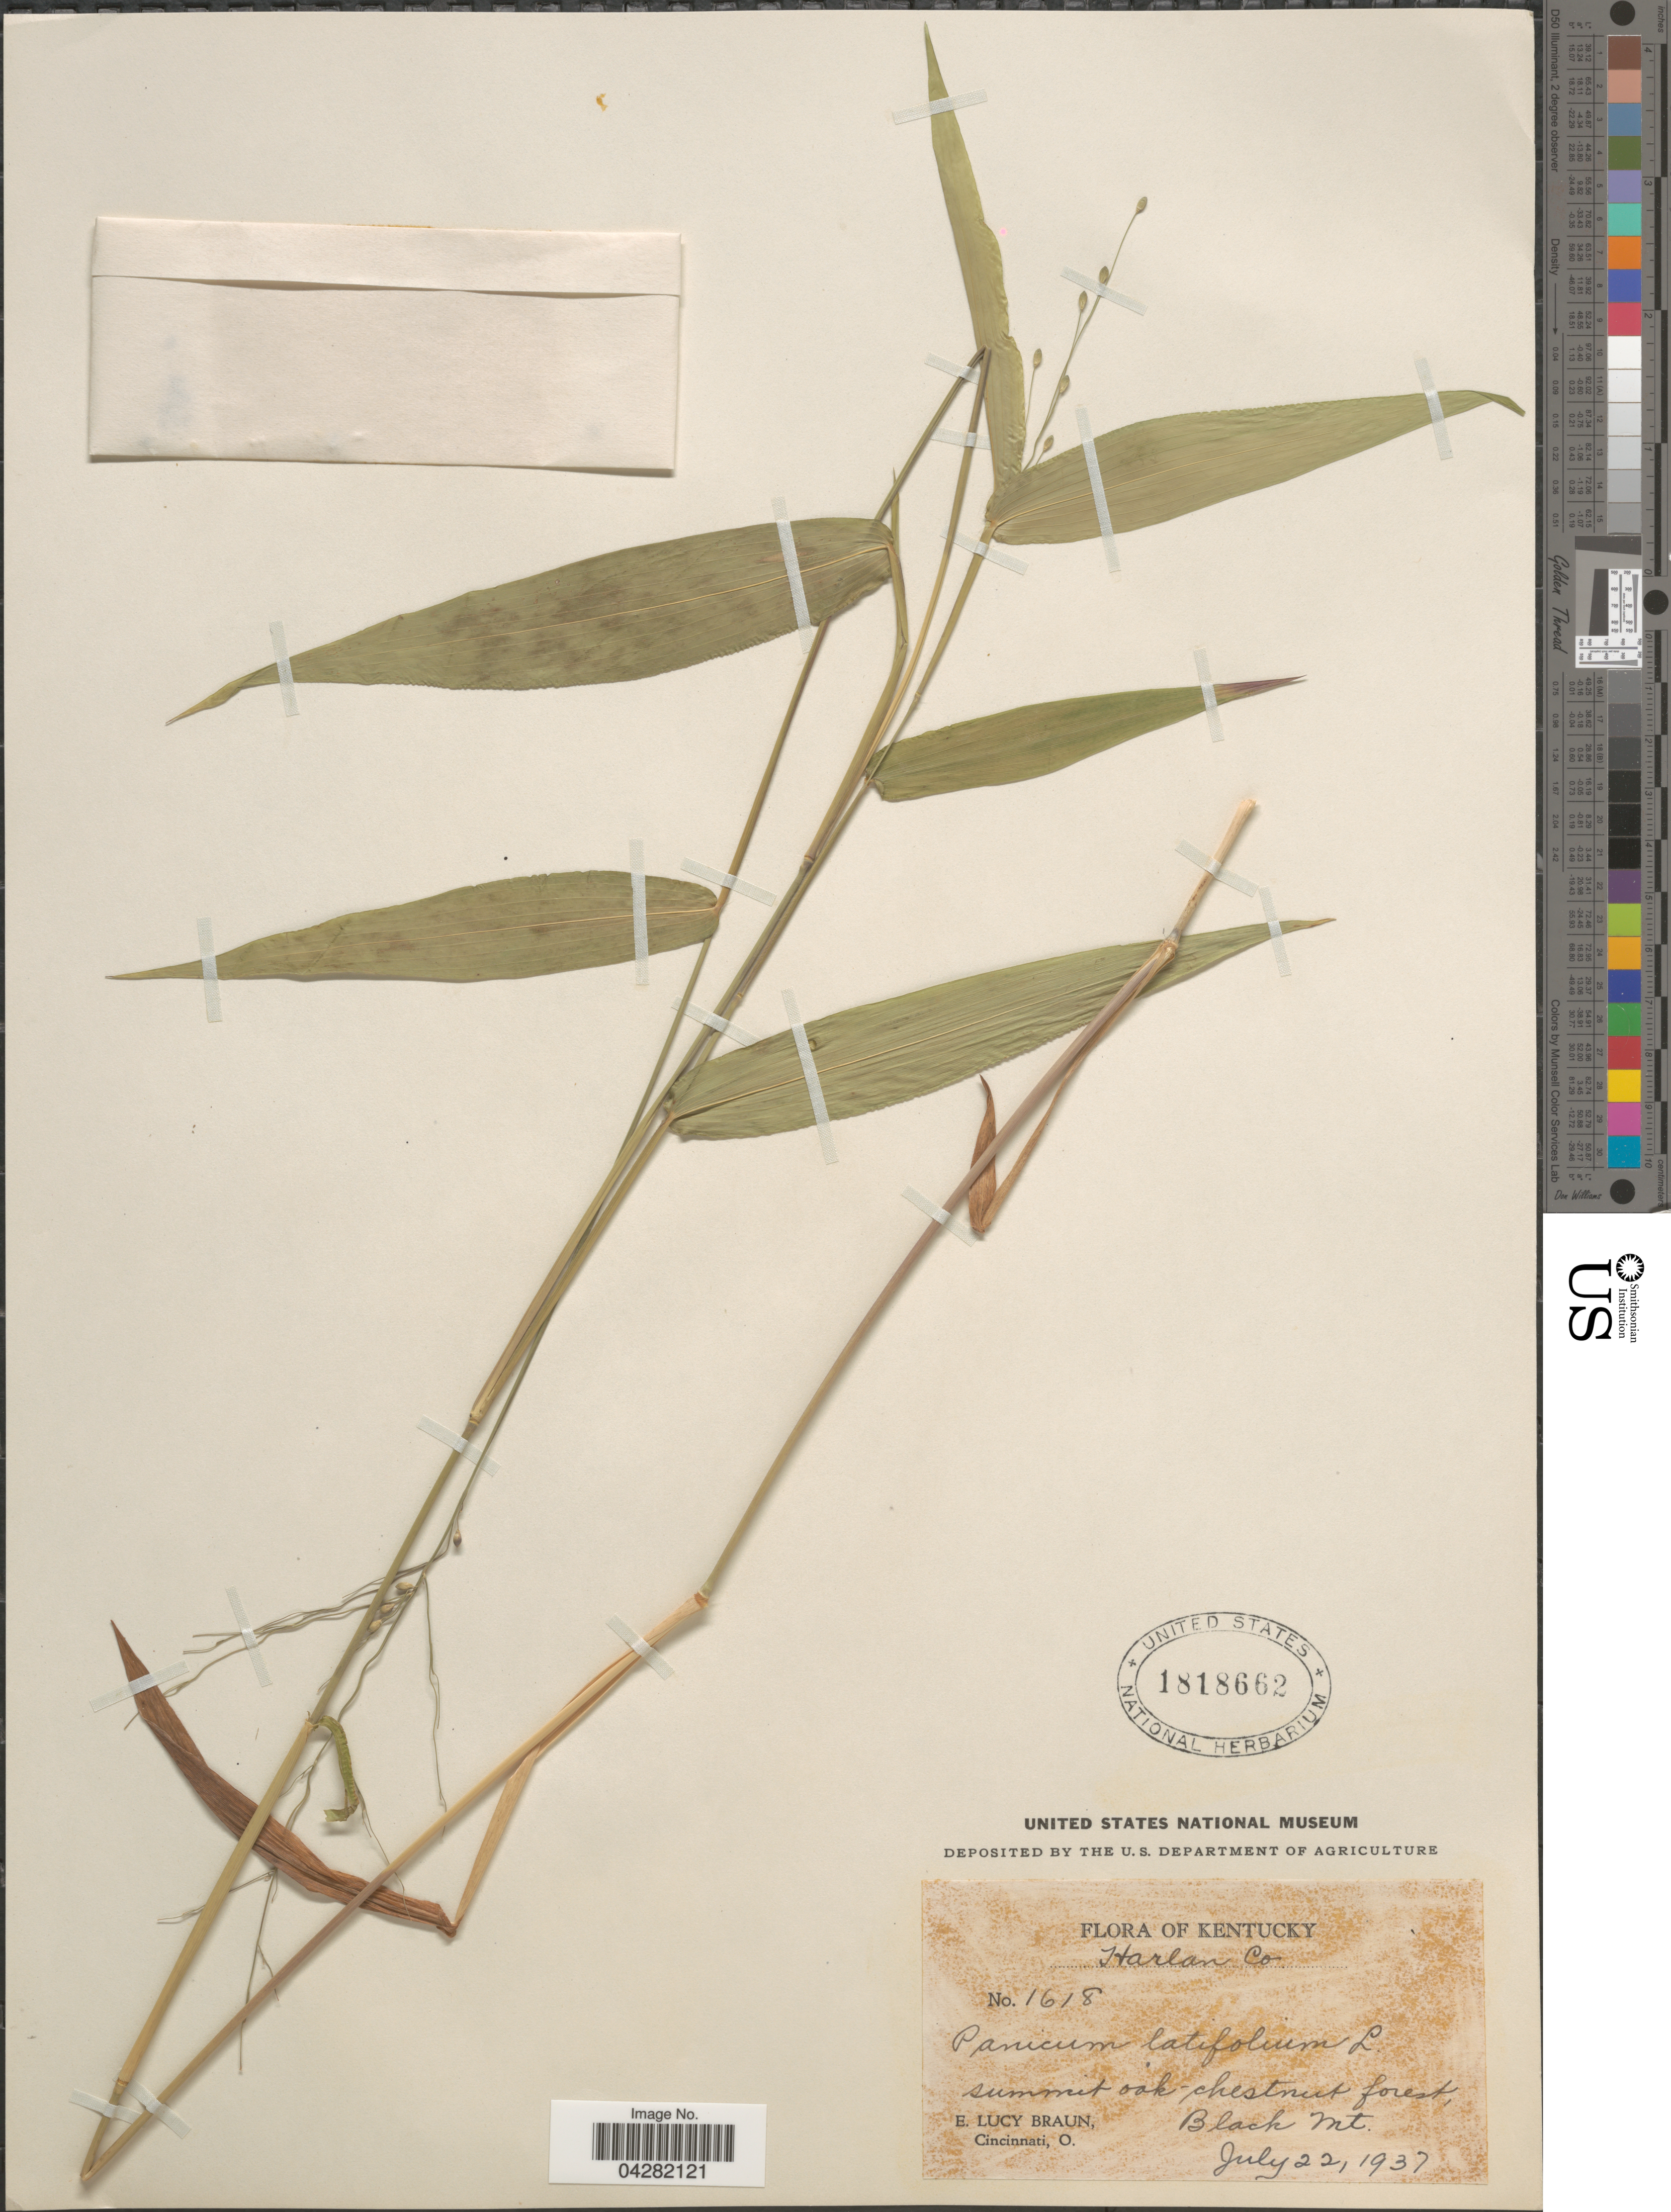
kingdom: Plantae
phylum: Tracheophyta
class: Liliopsida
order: Poales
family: Poaceae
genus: Dichanthelium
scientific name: Dichanthelium latifolium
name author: (L.) Harvill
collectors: E. L. Braun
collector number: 1618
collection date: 1937-07-22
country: United States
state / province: Kentucky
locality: Harlan Co. Summit oak-chestnut forest, Black Mt.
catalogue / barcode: US 1818662